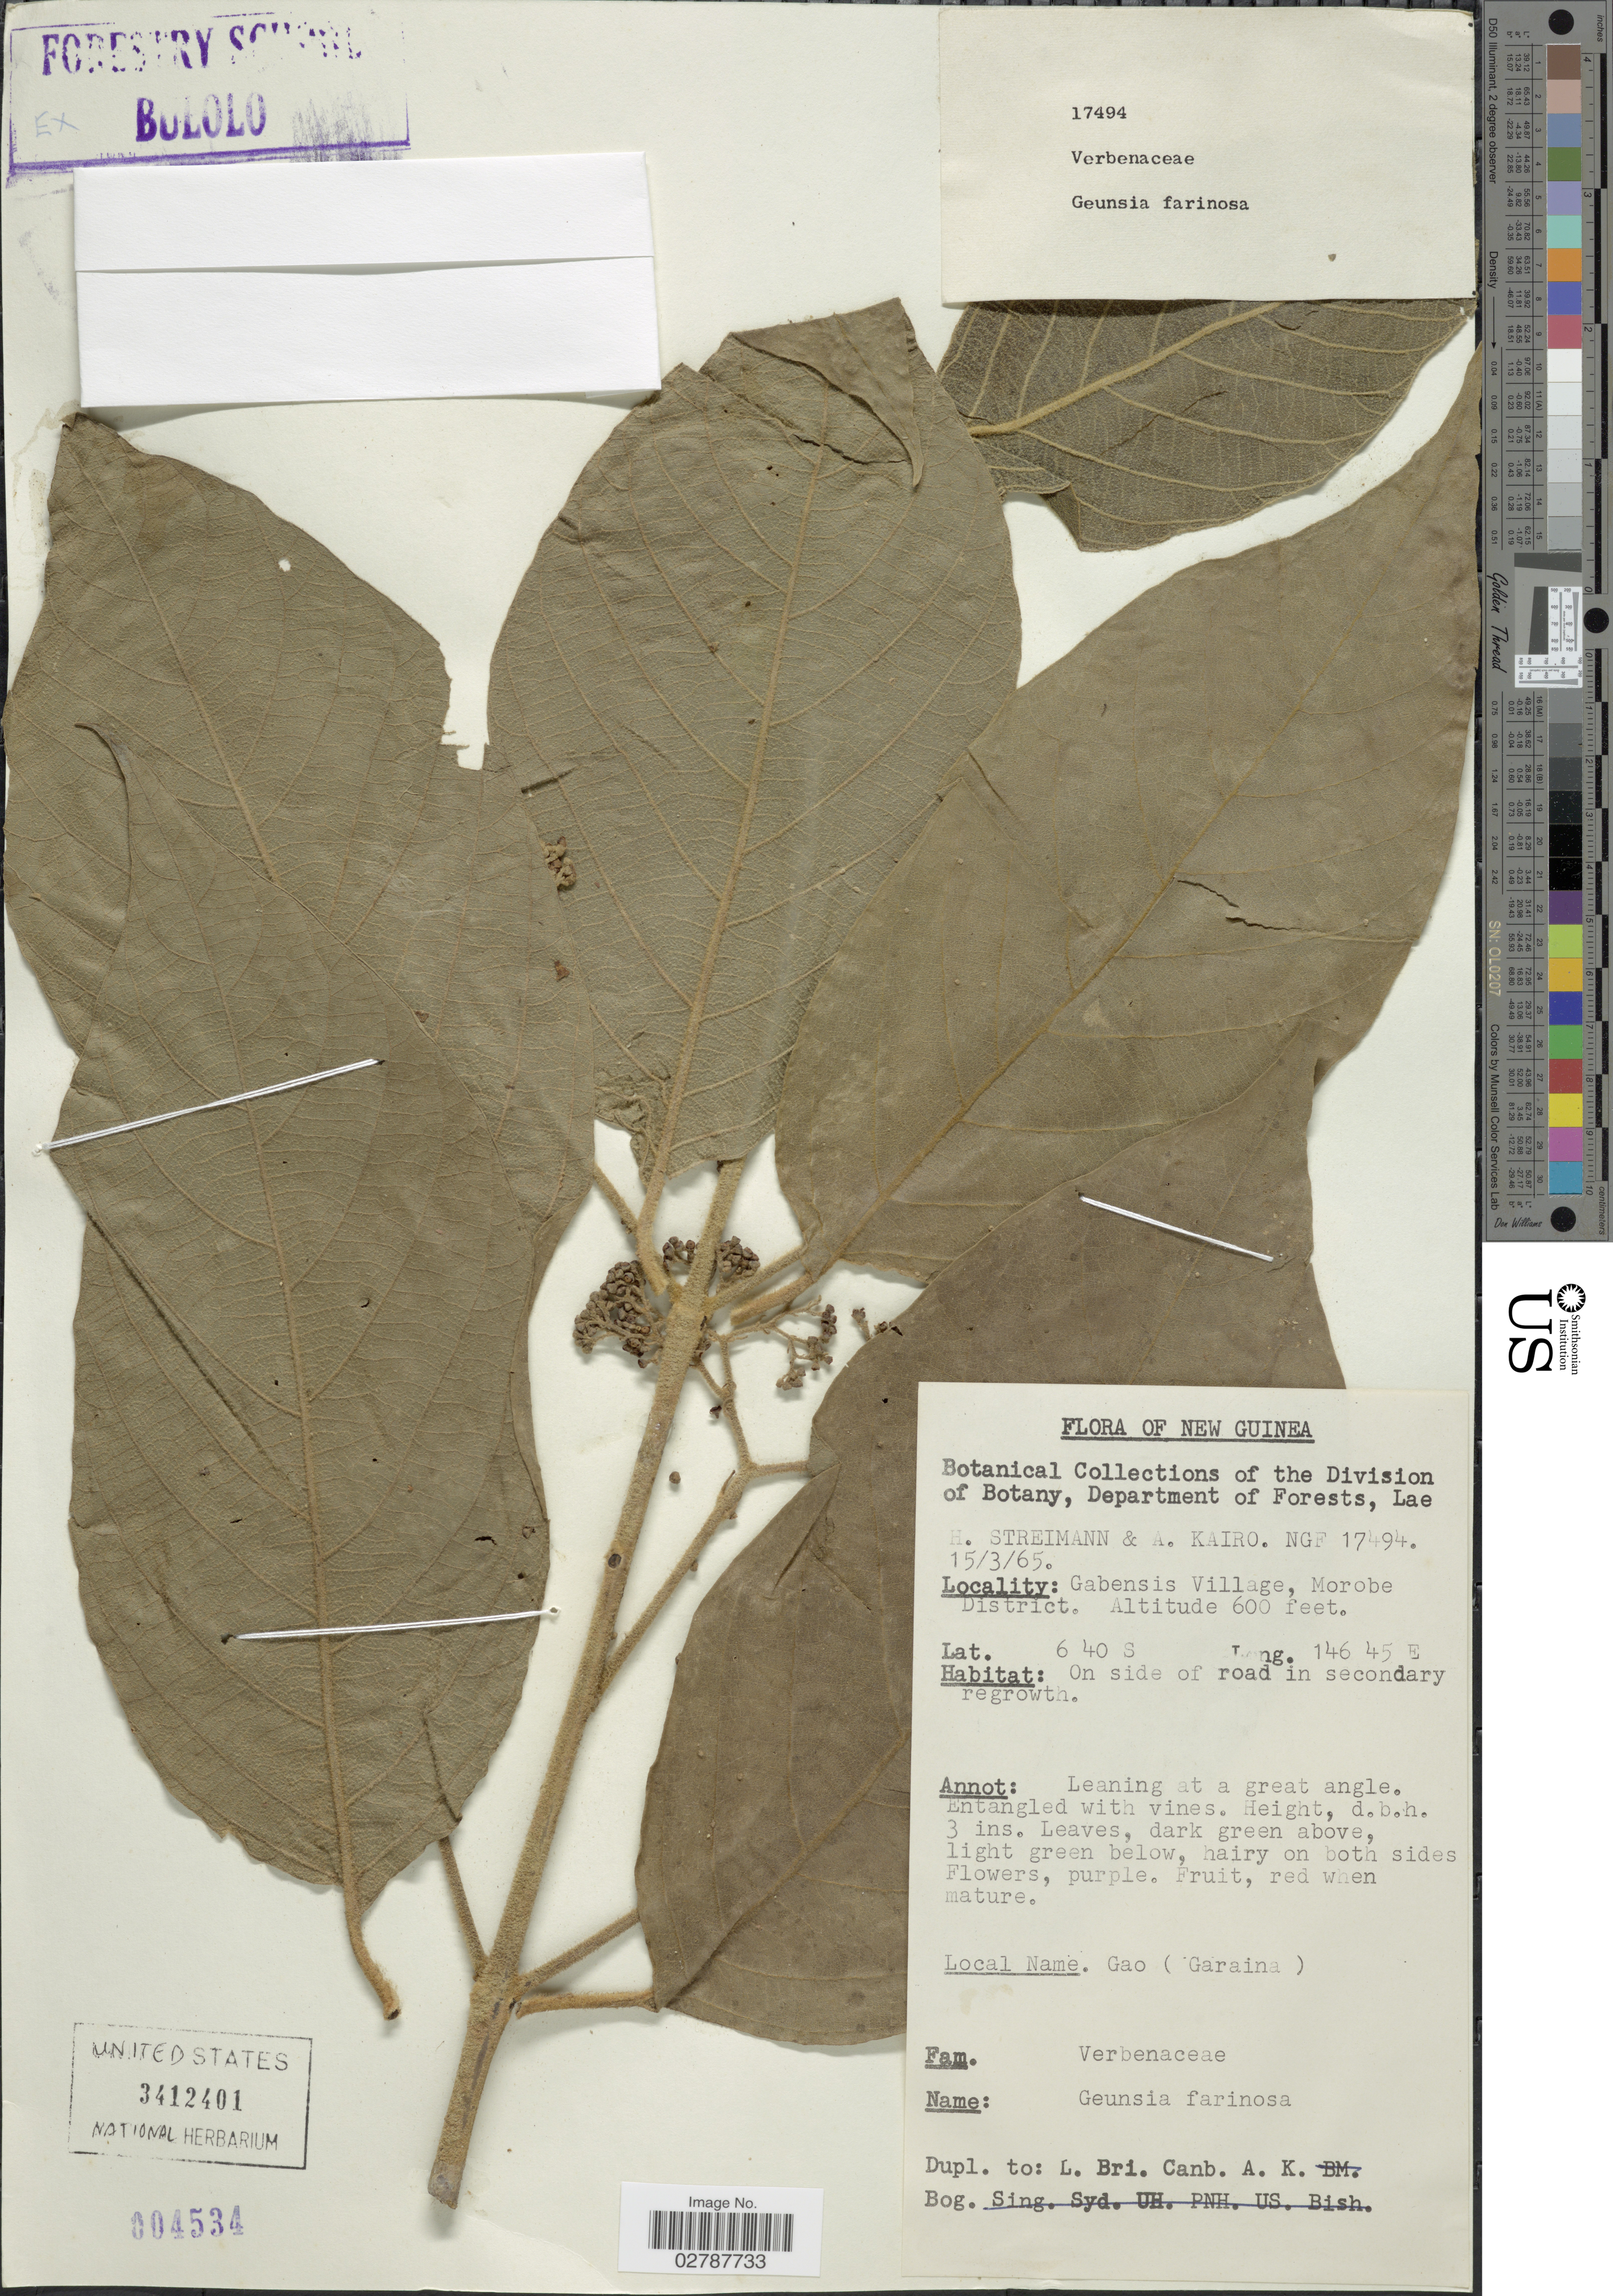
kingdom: Plantae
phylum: Tracheophyta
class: Magnoliopsida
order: Lamiales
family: Lamiaceae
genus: Callicarpa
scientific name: Callicarpa farinosa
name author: Roxb. ex C.B. Clarke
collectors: H. Streimann & A. Kairo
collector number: NGF17494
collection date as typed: Transcribed d/m/y: 15/3/65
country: Papua New Guinea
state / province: Morobe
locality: New Guinea. Gabensis Village, Morobe District.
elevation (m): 183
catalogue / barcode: US 3412401